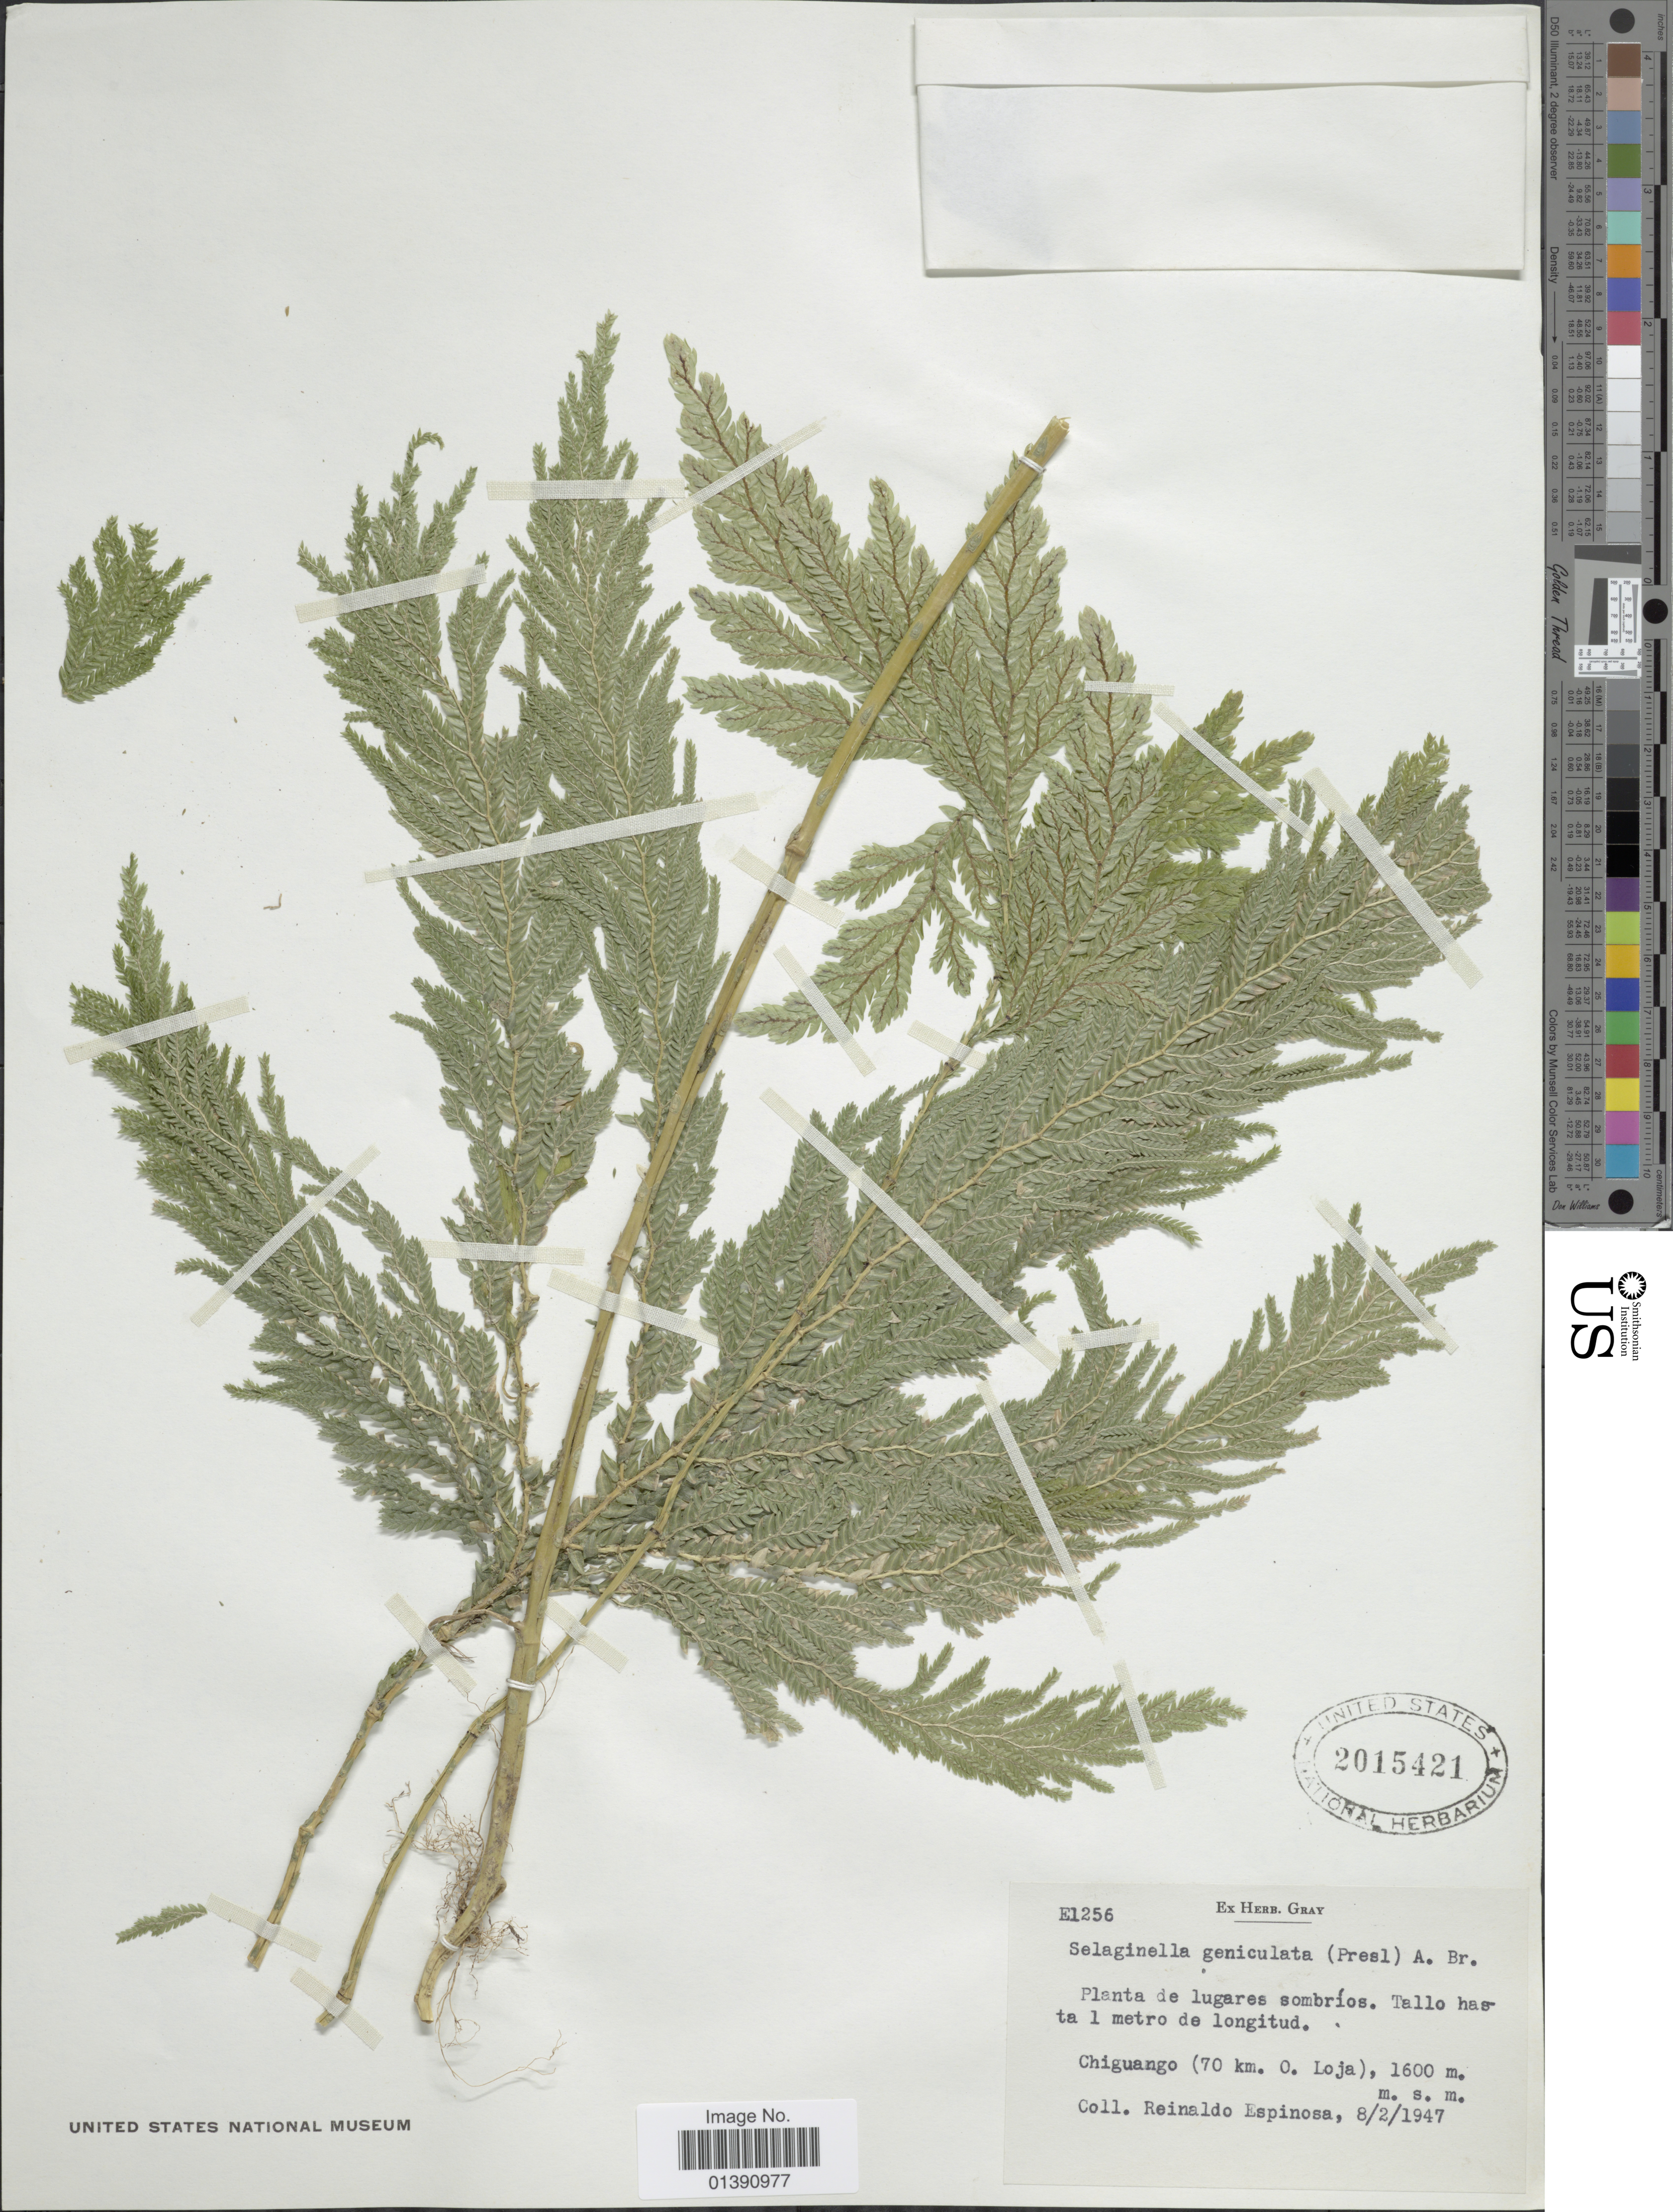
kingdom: Plantae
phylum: Tracheophyta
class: Lycopodiopsida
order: Selaginellales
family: Selaginellaceae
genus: Selaginella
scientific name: Selaginella geniculata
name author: (C. Presl) Spring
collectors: R. Espinosa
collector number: E1256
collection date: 1947-02-08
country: Ecuador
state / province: Loja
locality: Chiguango (70 km O. Loja)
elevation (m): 1600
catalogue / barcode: US 2015421